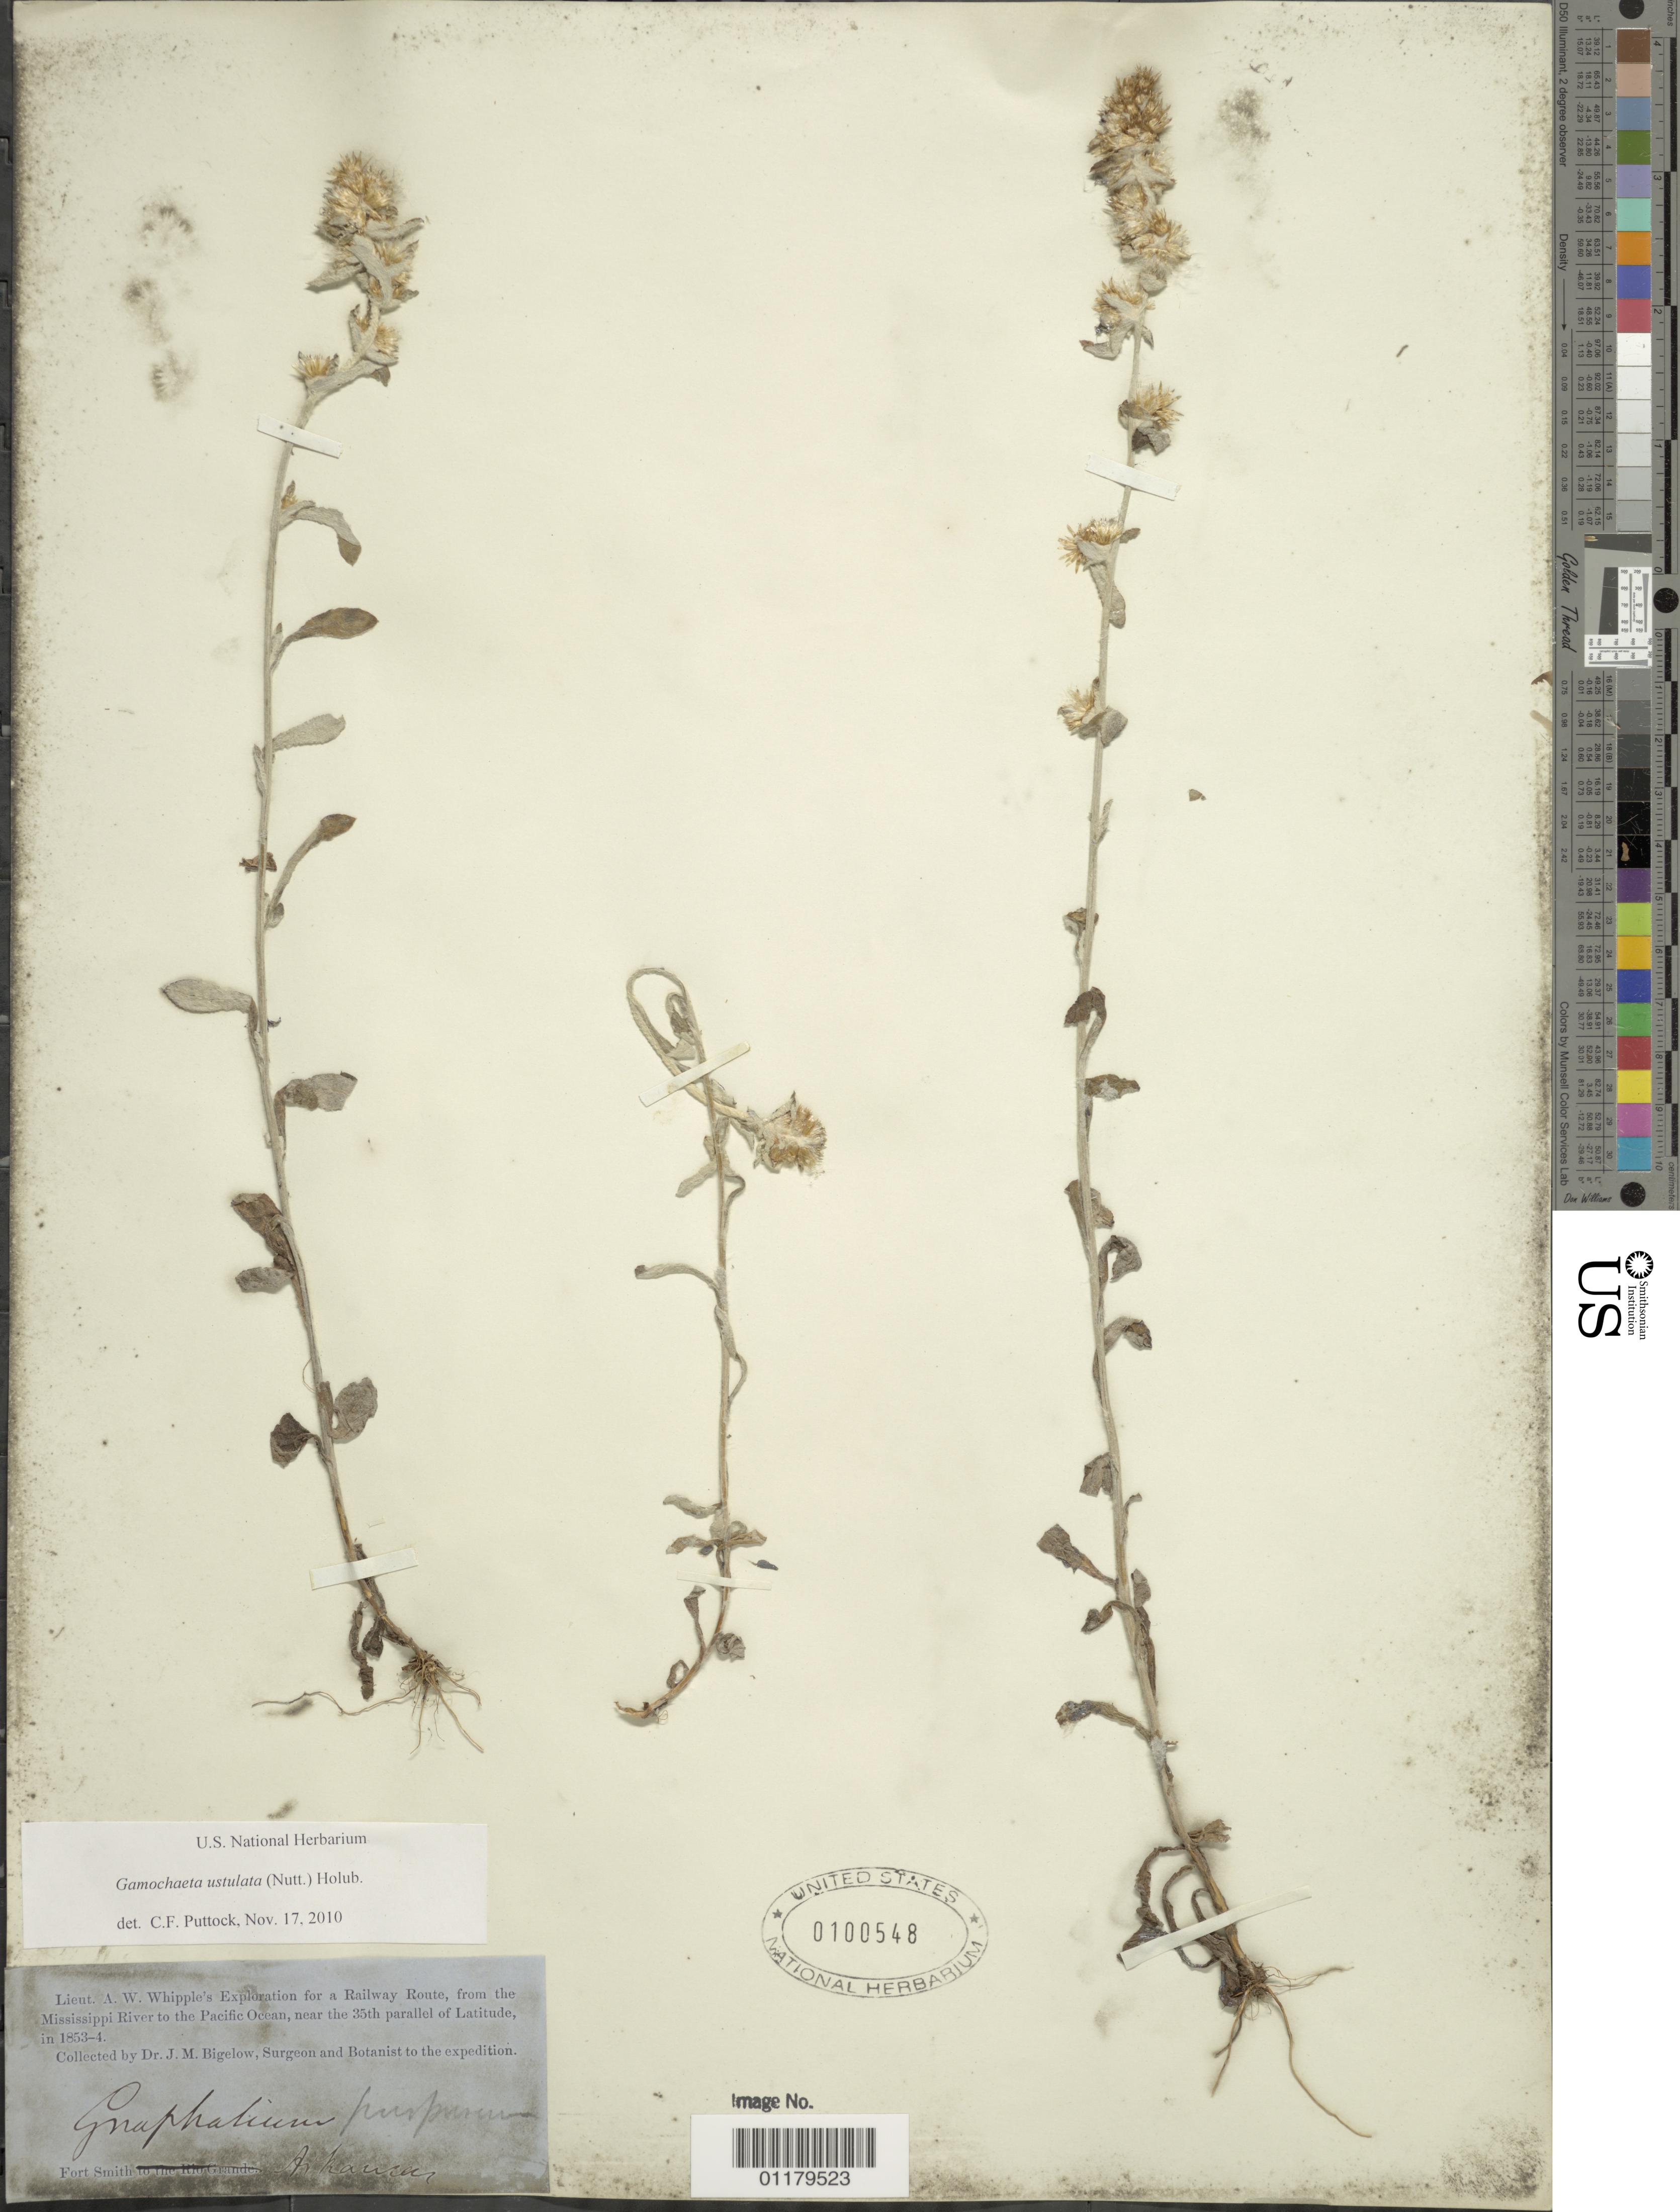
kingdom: Plantae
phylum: Tracheophyta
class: Magnoliopsida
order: Asterales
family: Asteraceae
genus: Gamochaeta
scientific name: Gamochaeta purpurea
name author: (L.) Cabrera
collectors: J. M. Bigelow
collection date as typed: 1853 to -- --- 1854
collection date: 1853/1854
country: United States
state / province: Arkansas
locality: Fort Smith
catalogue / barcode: US 100548